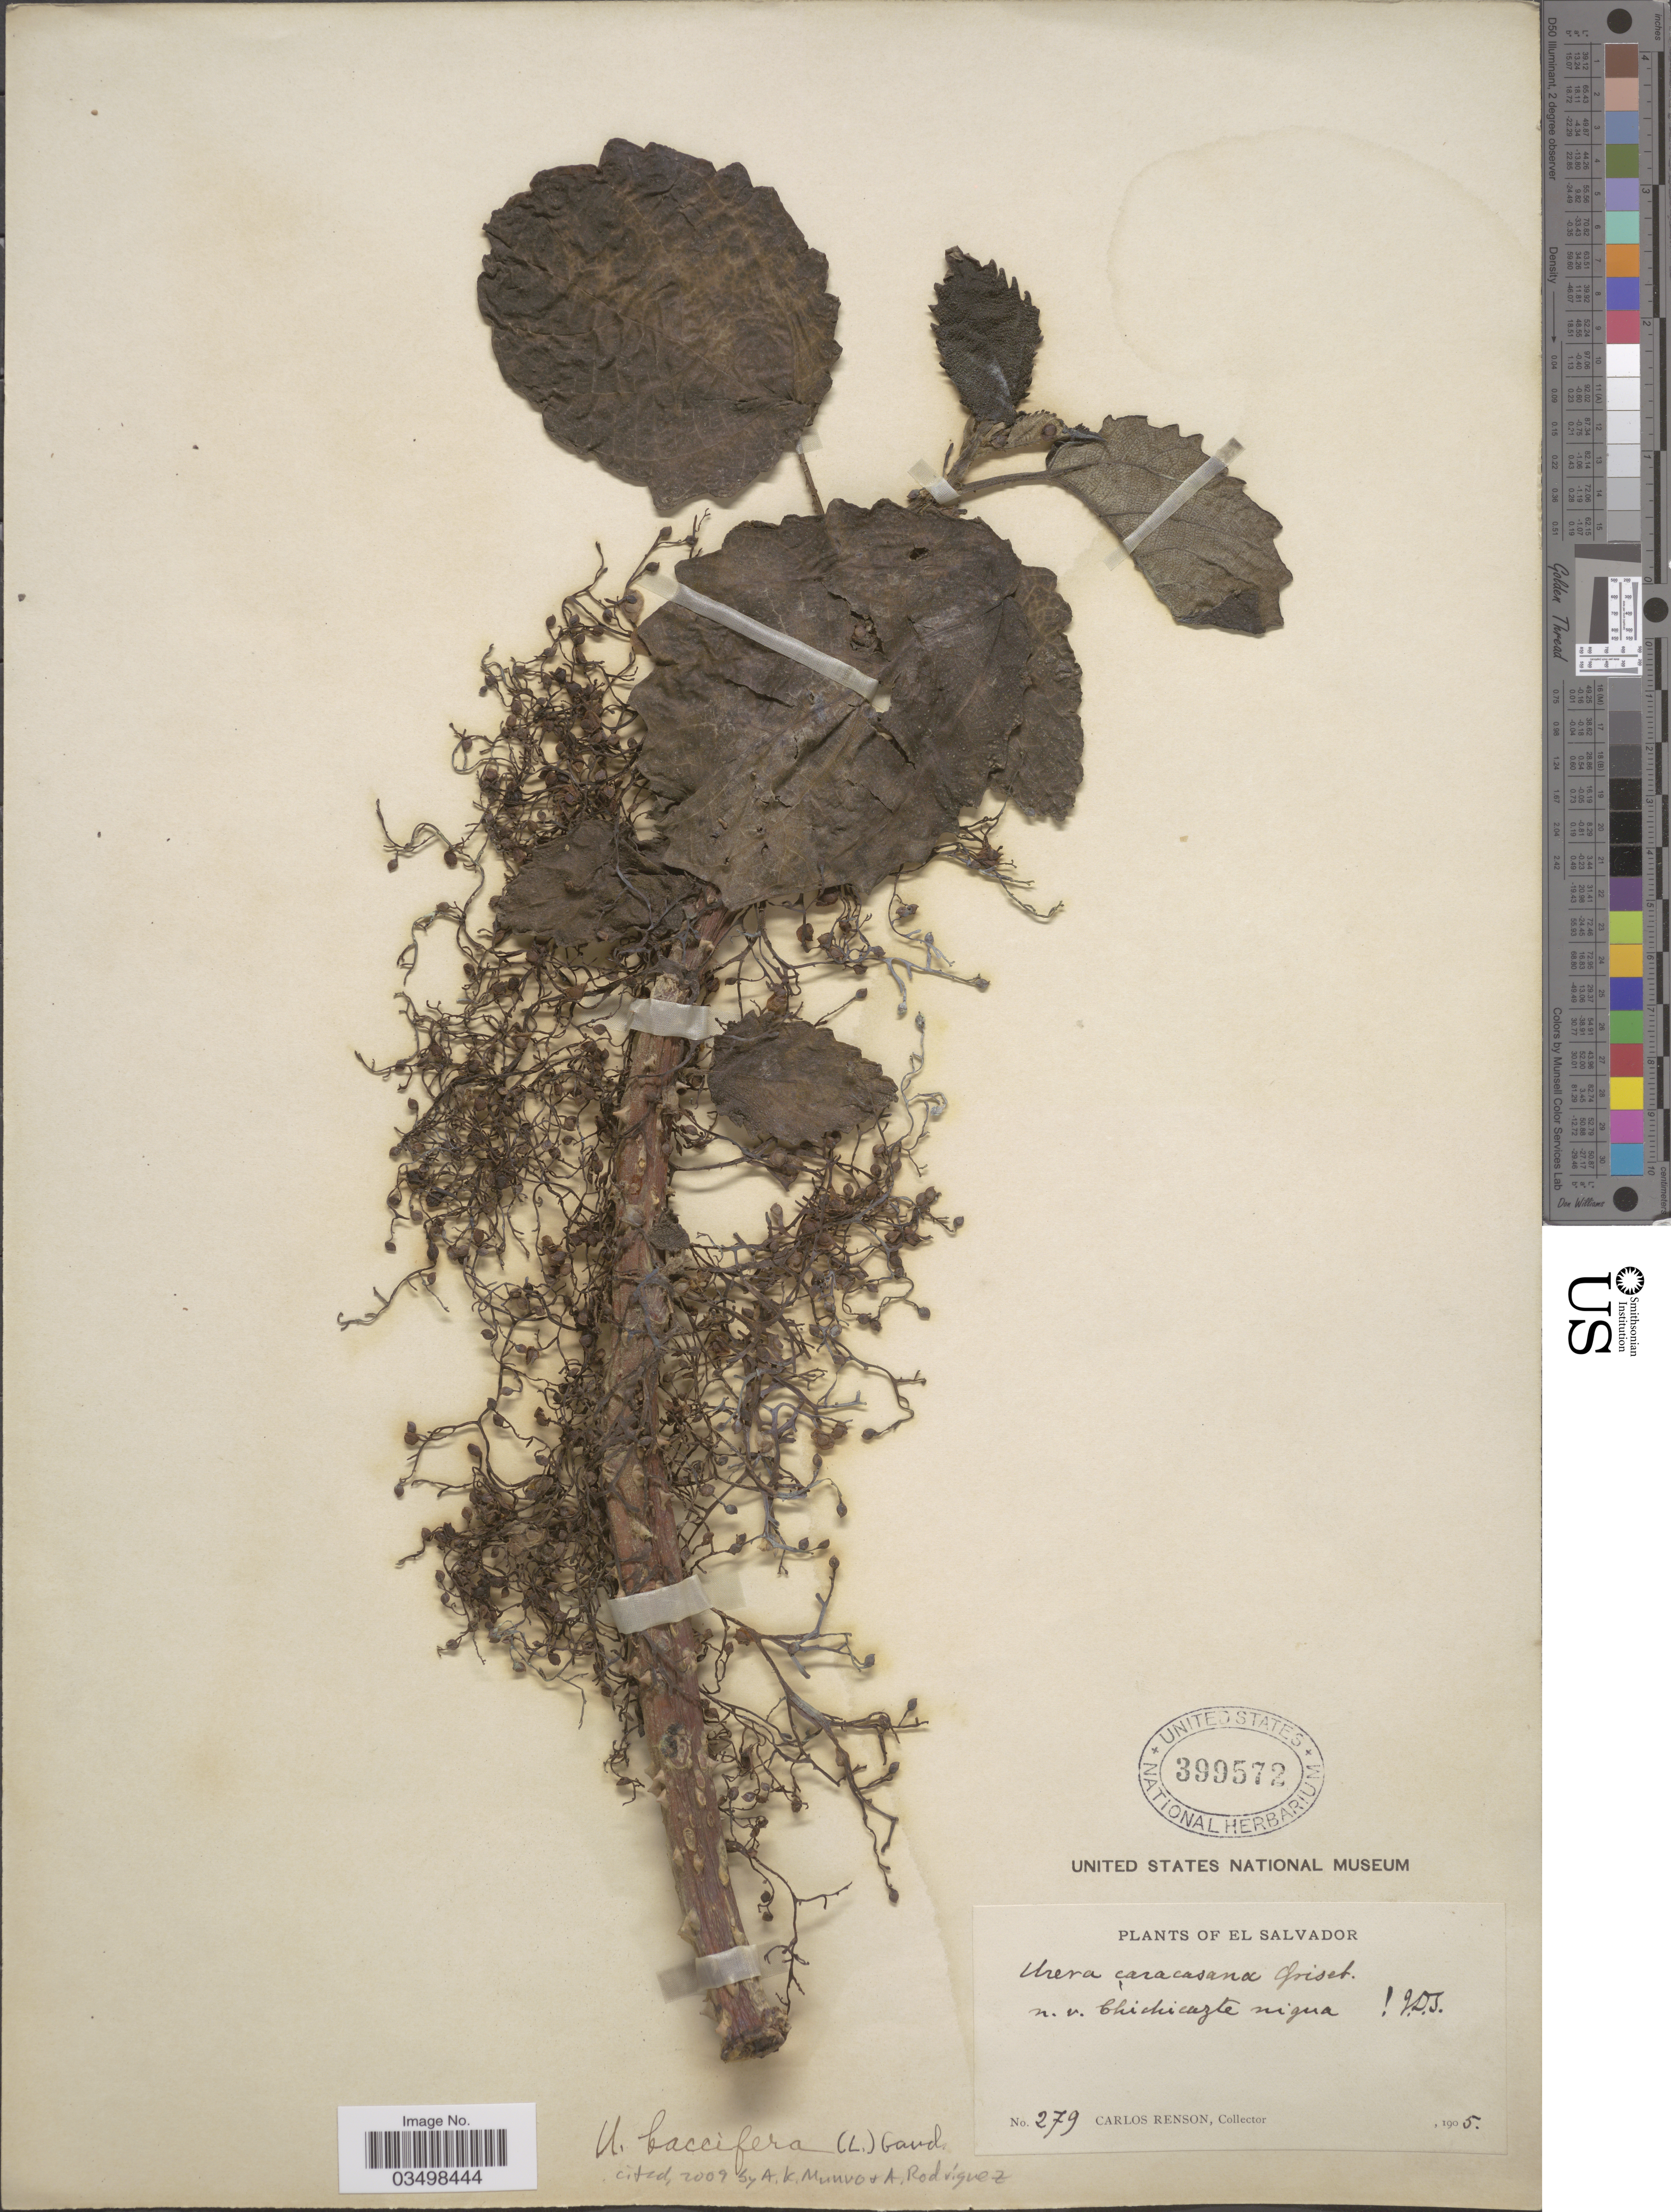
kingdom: Plantae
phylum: Tracheophyta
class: Magnoliopsida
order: Rosales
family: Urticaceae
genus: Urera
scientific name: Urera baccifera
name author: (L.) Gaudich. ex Wedd.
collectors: C. Renson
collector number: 279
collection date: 1905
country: El Salvador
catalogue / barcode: US 399572